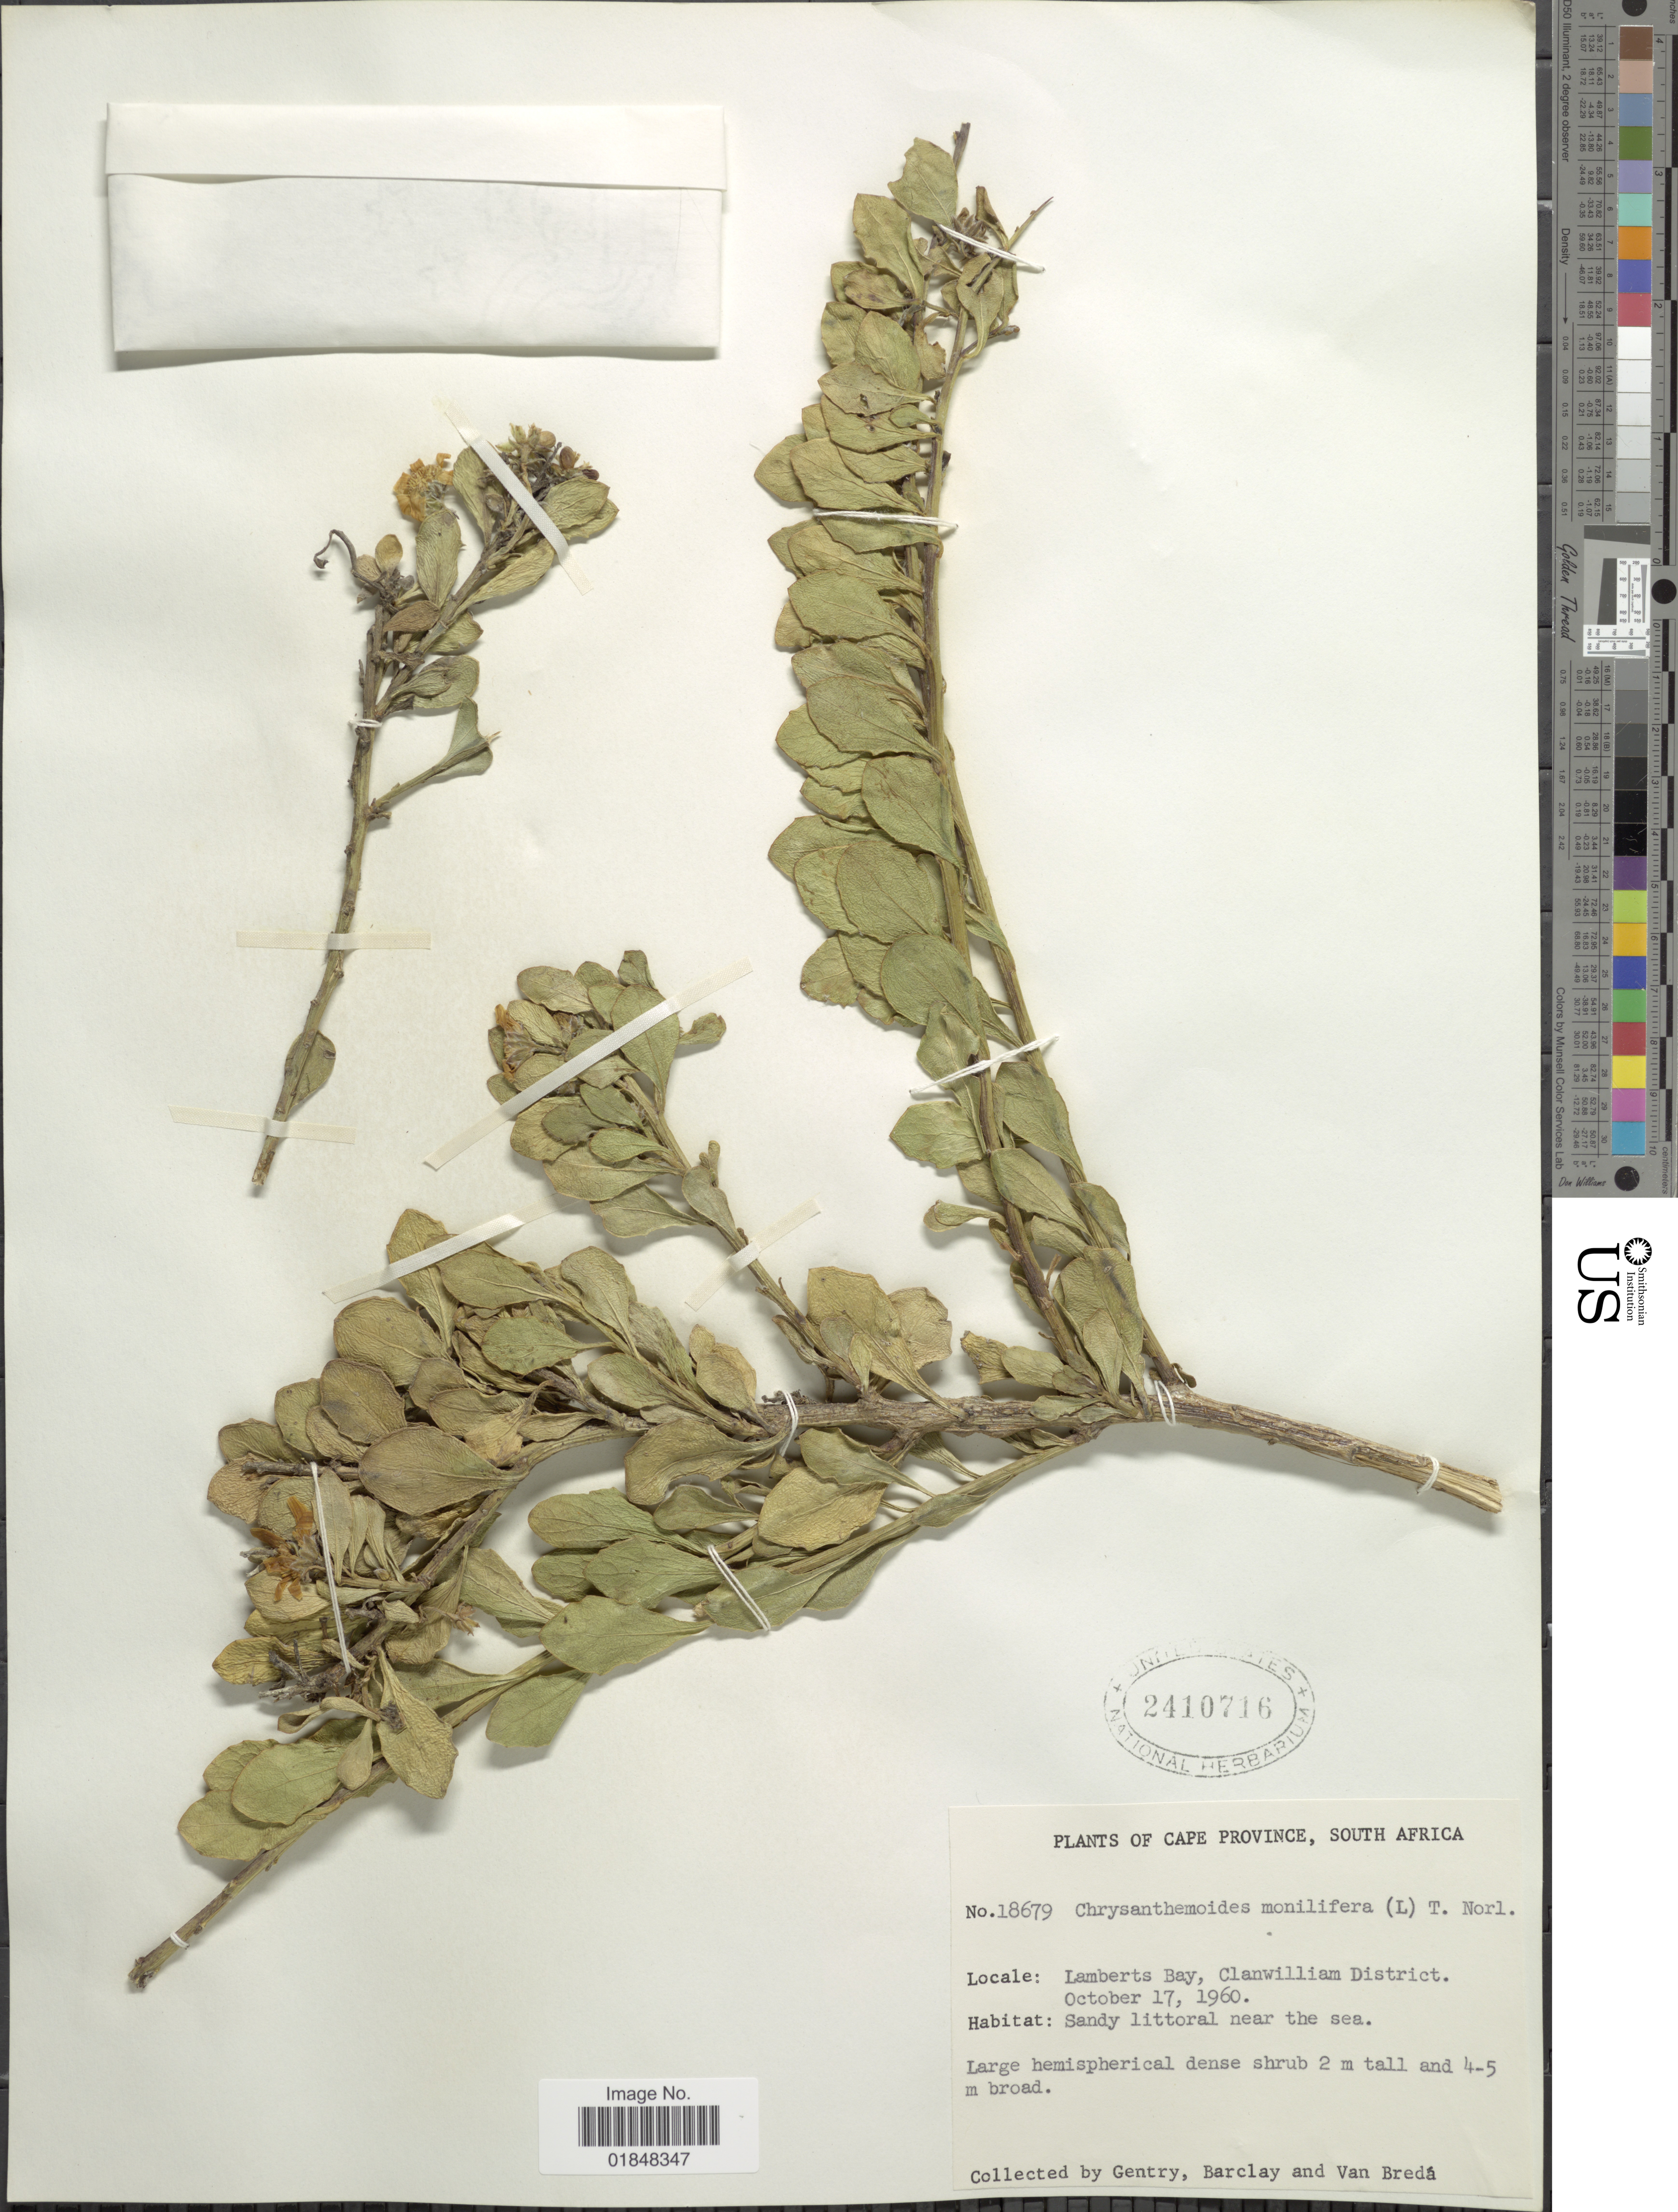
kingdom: Plantae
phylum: Tracheophyta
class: Magnoliopsida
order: Asterales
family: Asteraceae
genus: Chrysanthemoides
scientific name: Chrysanthemoides monilifera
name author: (L.) Norl.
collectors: Gentry, --, -- Barclay & P. Van Breda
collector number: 18679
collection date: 1960-10-17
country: South Africa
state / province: Western Cape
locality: Lamberts Bay, Clanwilliam District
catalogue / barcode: US 2410716